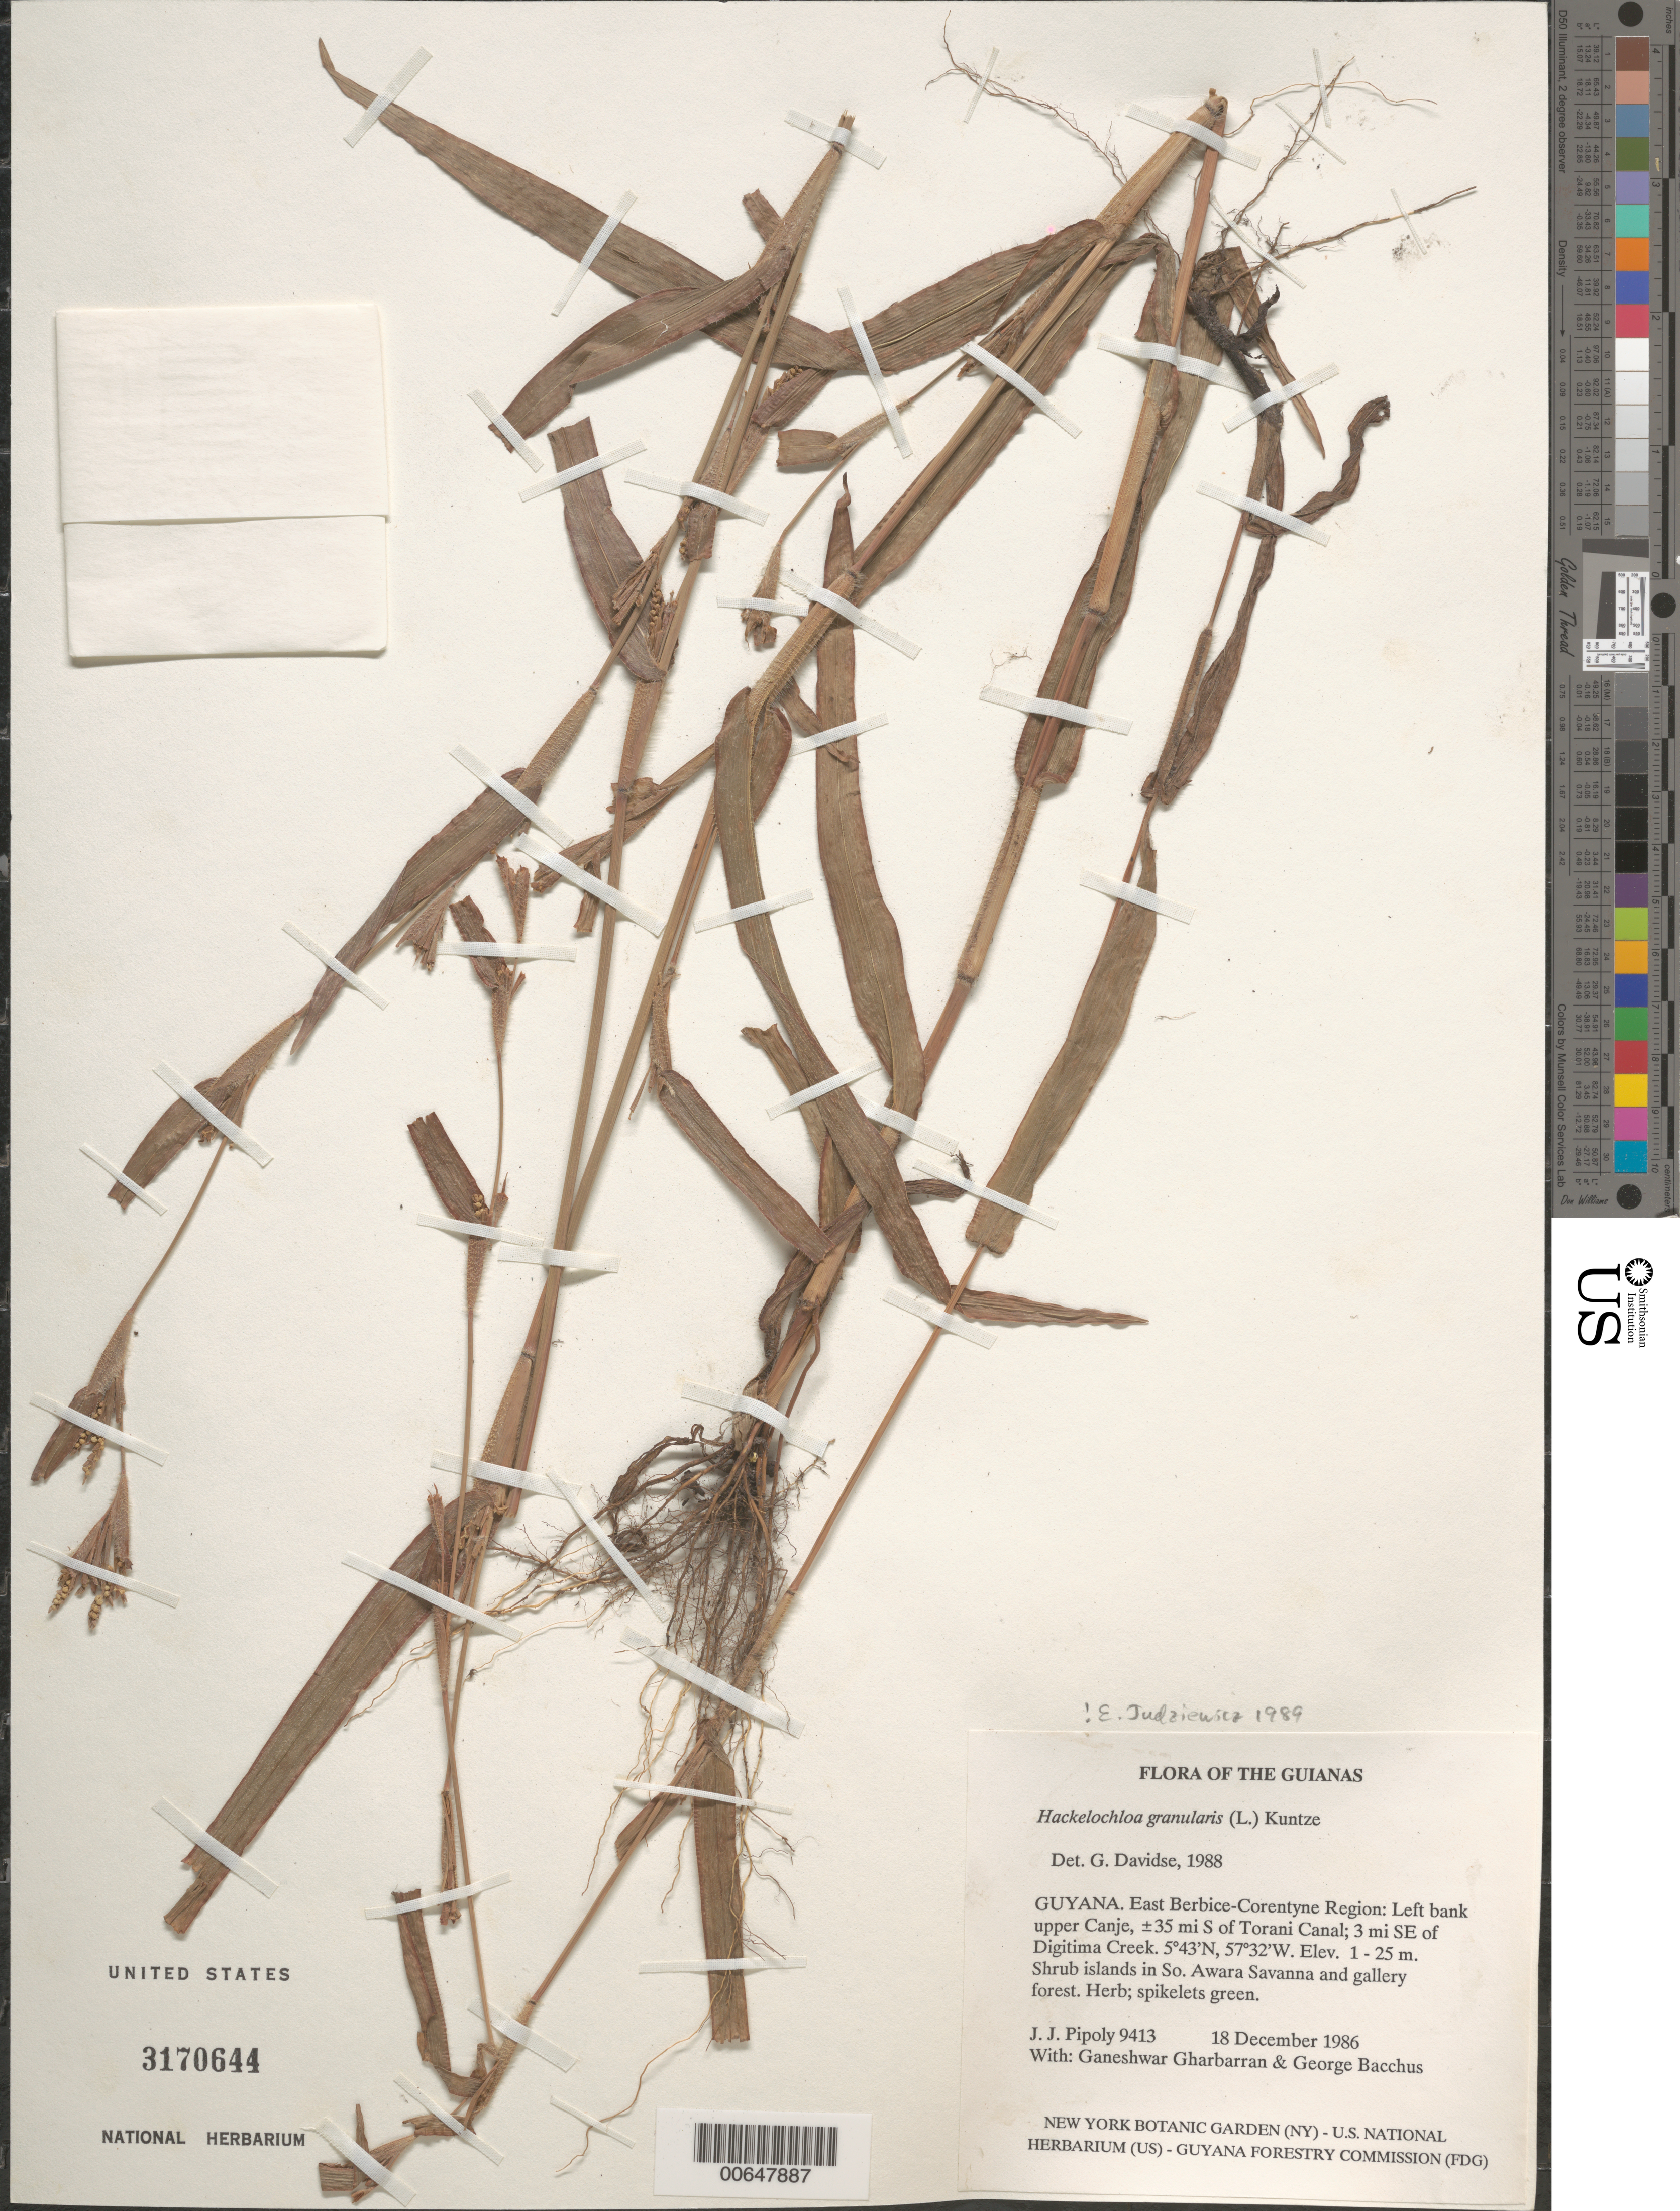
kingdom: Plantae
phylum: Tracheophyta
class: Liliopsida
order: Poales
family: Poaceae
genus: Hackelochloa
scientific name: Hackelochloa granularis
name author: (L.) Kuntze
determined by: Judziewicz, E. J.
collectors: J. J. Pipoly, G. Gharbarran & G. Bacchus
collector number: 9413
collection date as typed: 18 December 1986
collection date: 1986-12-18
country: Guyana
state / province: E. Berbice-Corentyne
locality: S Awara Savanna; ±35 mi S of Torani Canal; on Canje R., 3 mi SE of Digitima Creek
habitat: Shrub islands in savanna and gallery forest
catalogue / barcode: US 3170644